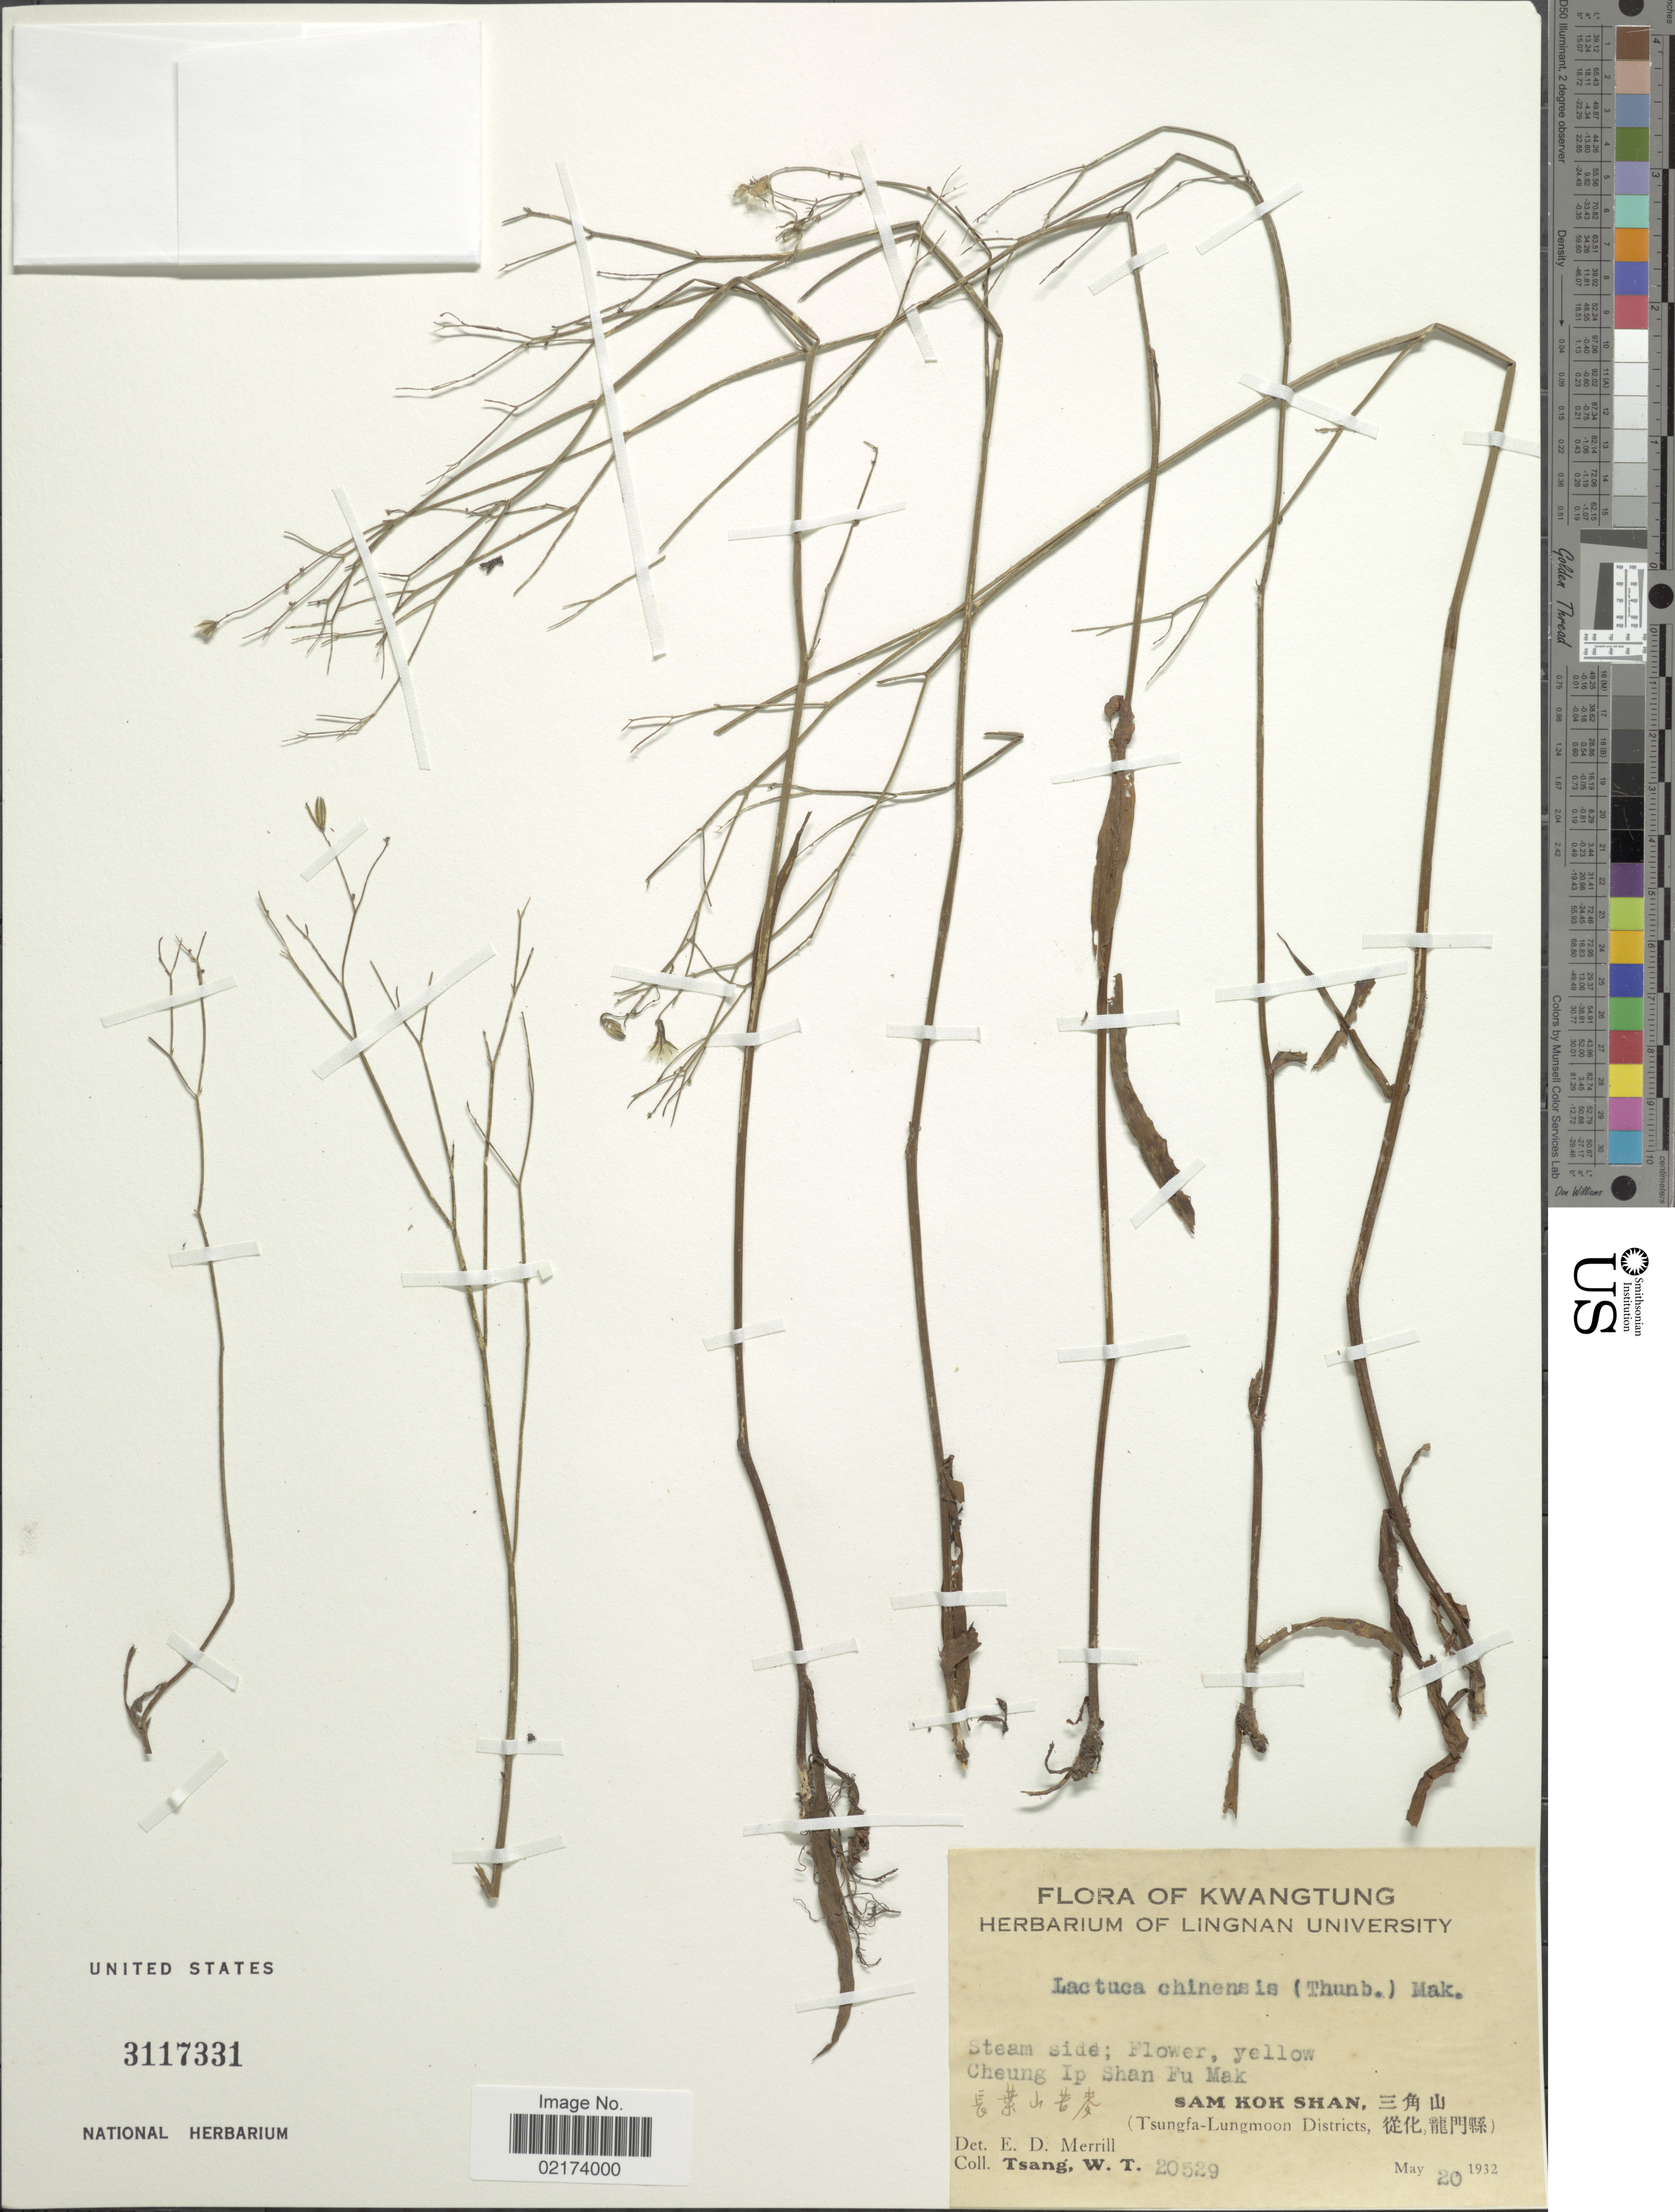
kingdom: Plantae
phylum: Tracheophyta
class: Magnoliopsida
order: Asterales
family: Asteraceae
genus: Ixeris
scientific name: Ixeris chinensis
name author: (Thunb.) Nakai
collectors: W. T. Tsang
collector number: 20529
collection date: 1932-05-20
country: China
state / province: Guangdong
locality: Cheung Ip Shan Fu Mak, Sam Kok Shan (Tsungfa-Lungmoon Districts)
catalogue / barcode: US 3117331